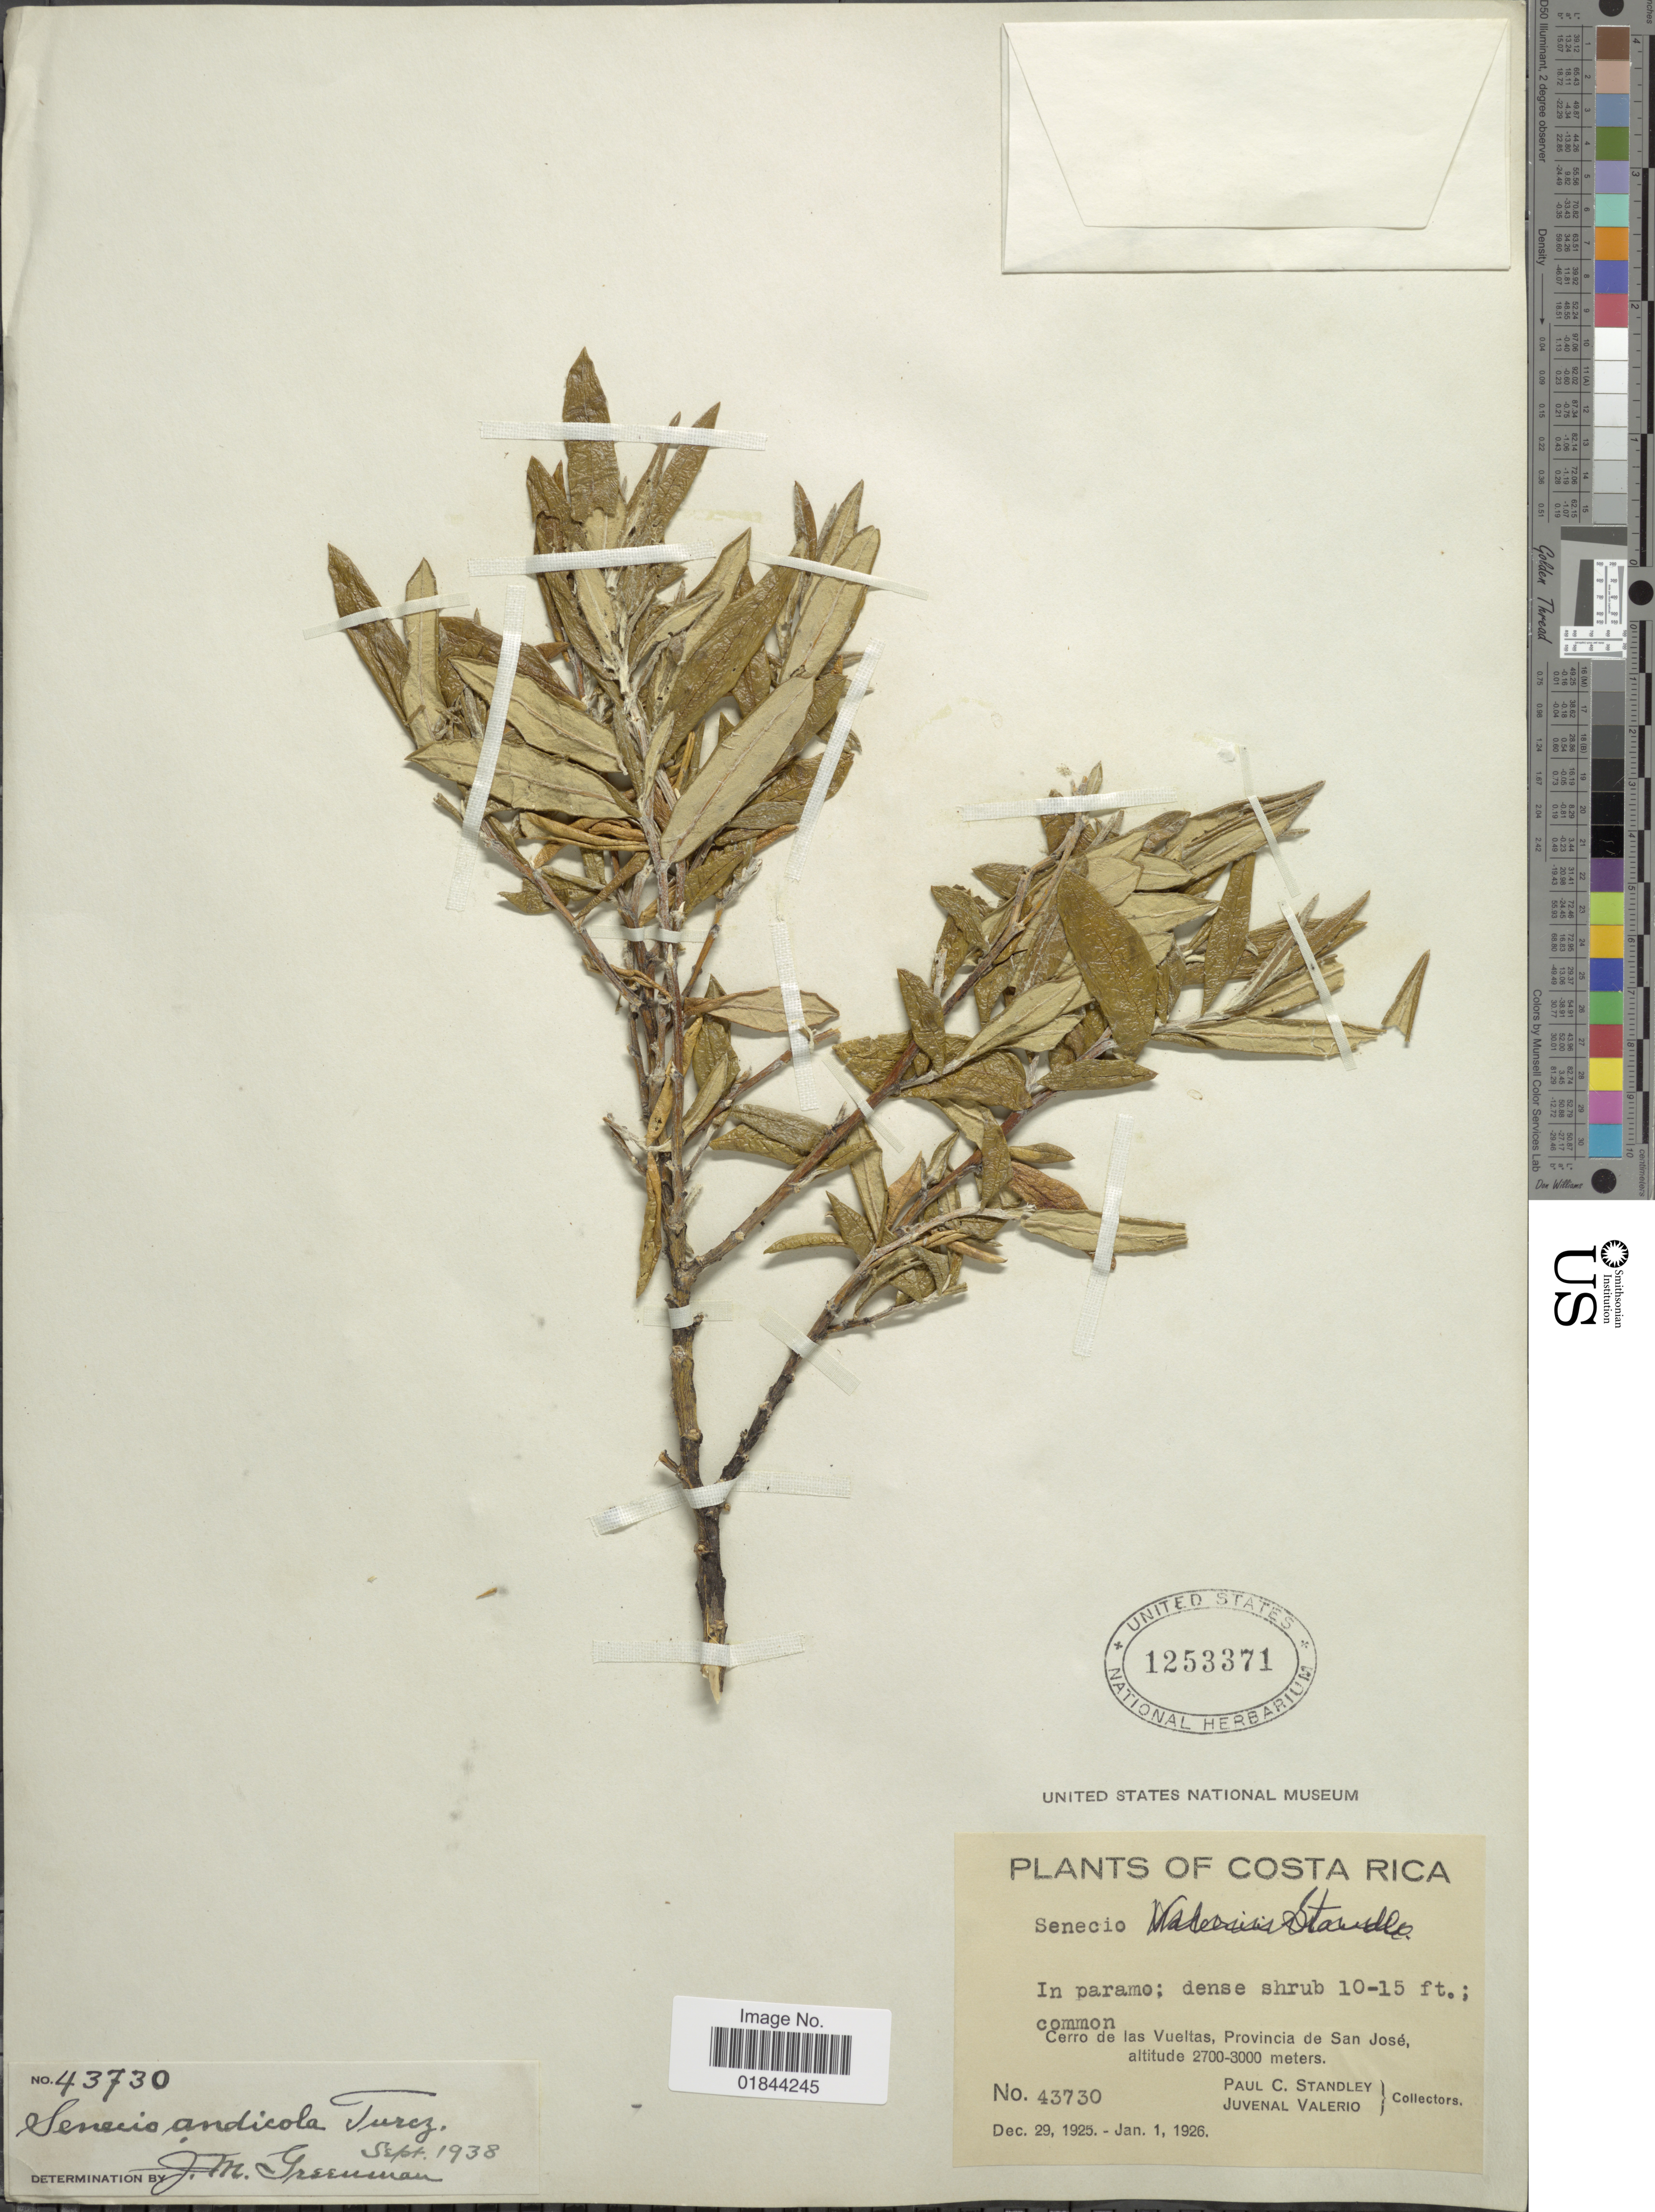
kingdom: Plantae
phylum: Tracheophyta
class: Magnoliopsida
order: Asterales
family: Asteraceae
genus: Pentacalia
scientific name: Pentacalia andicola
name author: (Turcz.) Cuatrec.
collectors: P. C. Standley & J. Valerio R.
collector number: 43730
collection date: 1925-12-29/1926-01-01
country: Costa Rica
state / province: San José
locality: Cerro de las Vueltas, Provincia de San Jose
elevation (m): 2700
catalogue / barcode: US 1253371